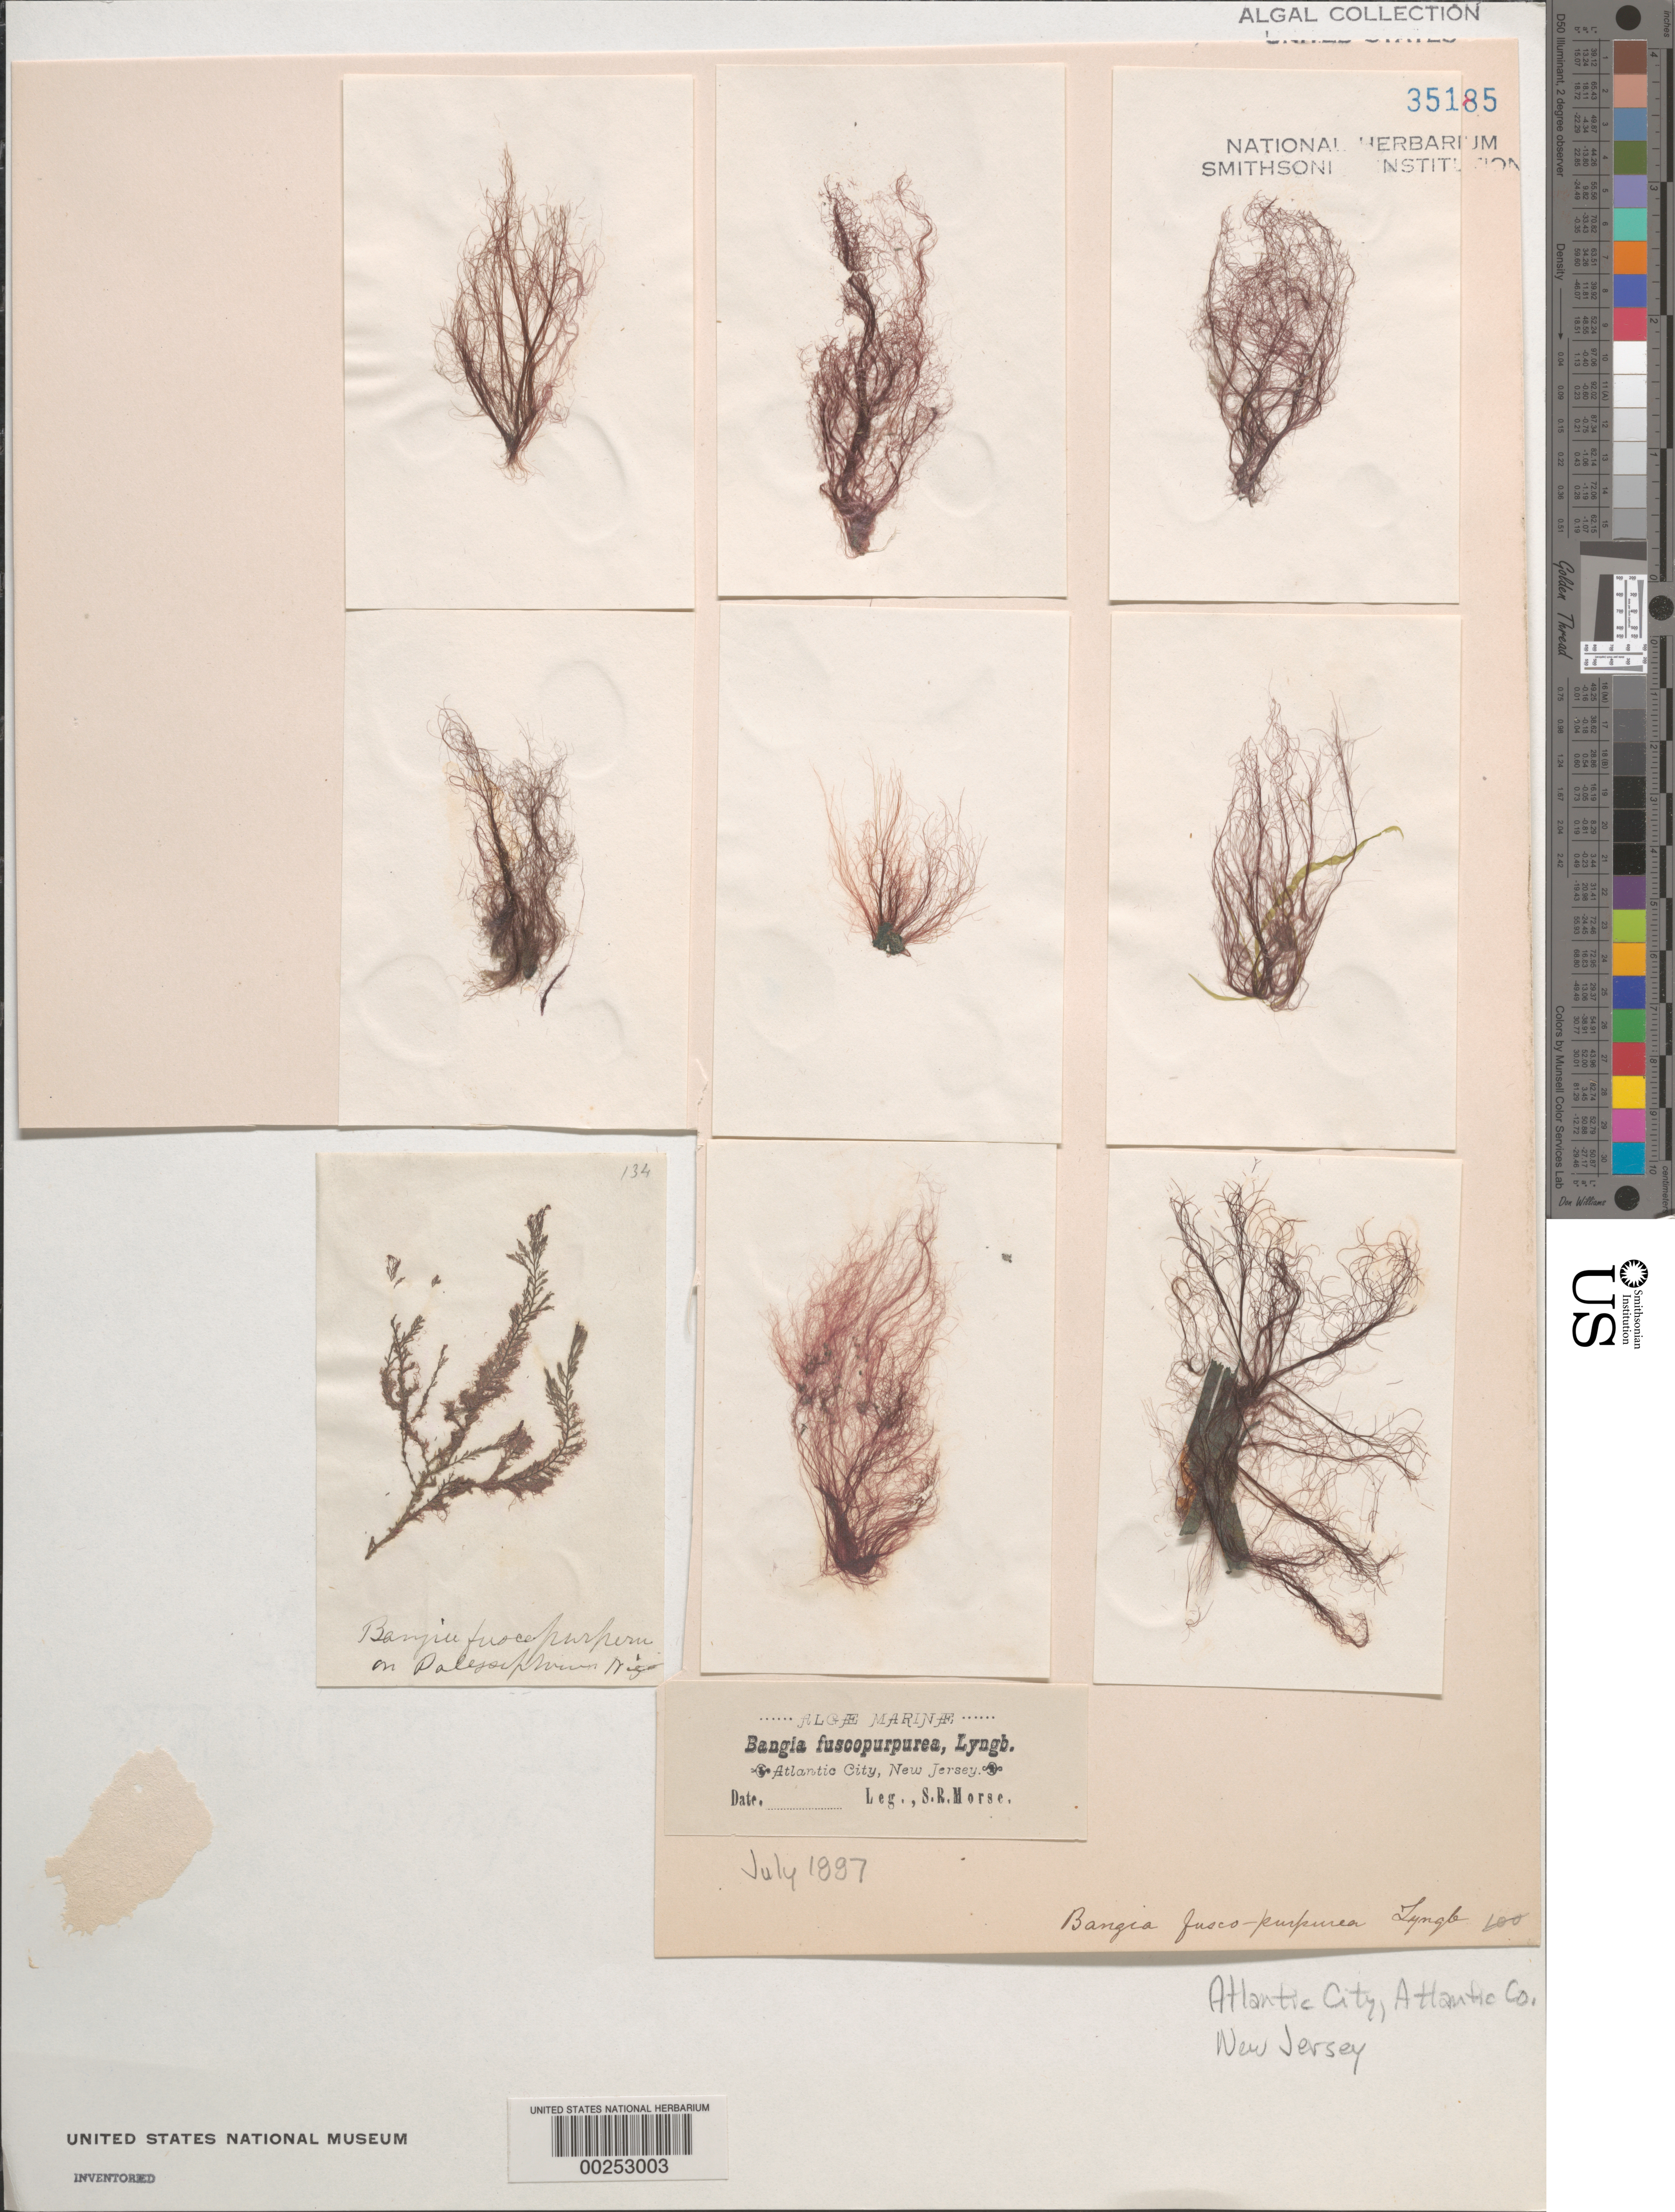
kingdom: Plantae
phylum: Rhodophyta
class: Bangiophyceae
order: Bangiales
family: Bangiaceae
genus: Bangia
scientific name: Bangia fuscopurpurea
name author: (Dillwyn) Lyngb.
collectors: S. Morse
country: United States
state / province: New Jersey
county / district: Atlantic County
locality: Atlantic City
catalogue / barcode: US 35185